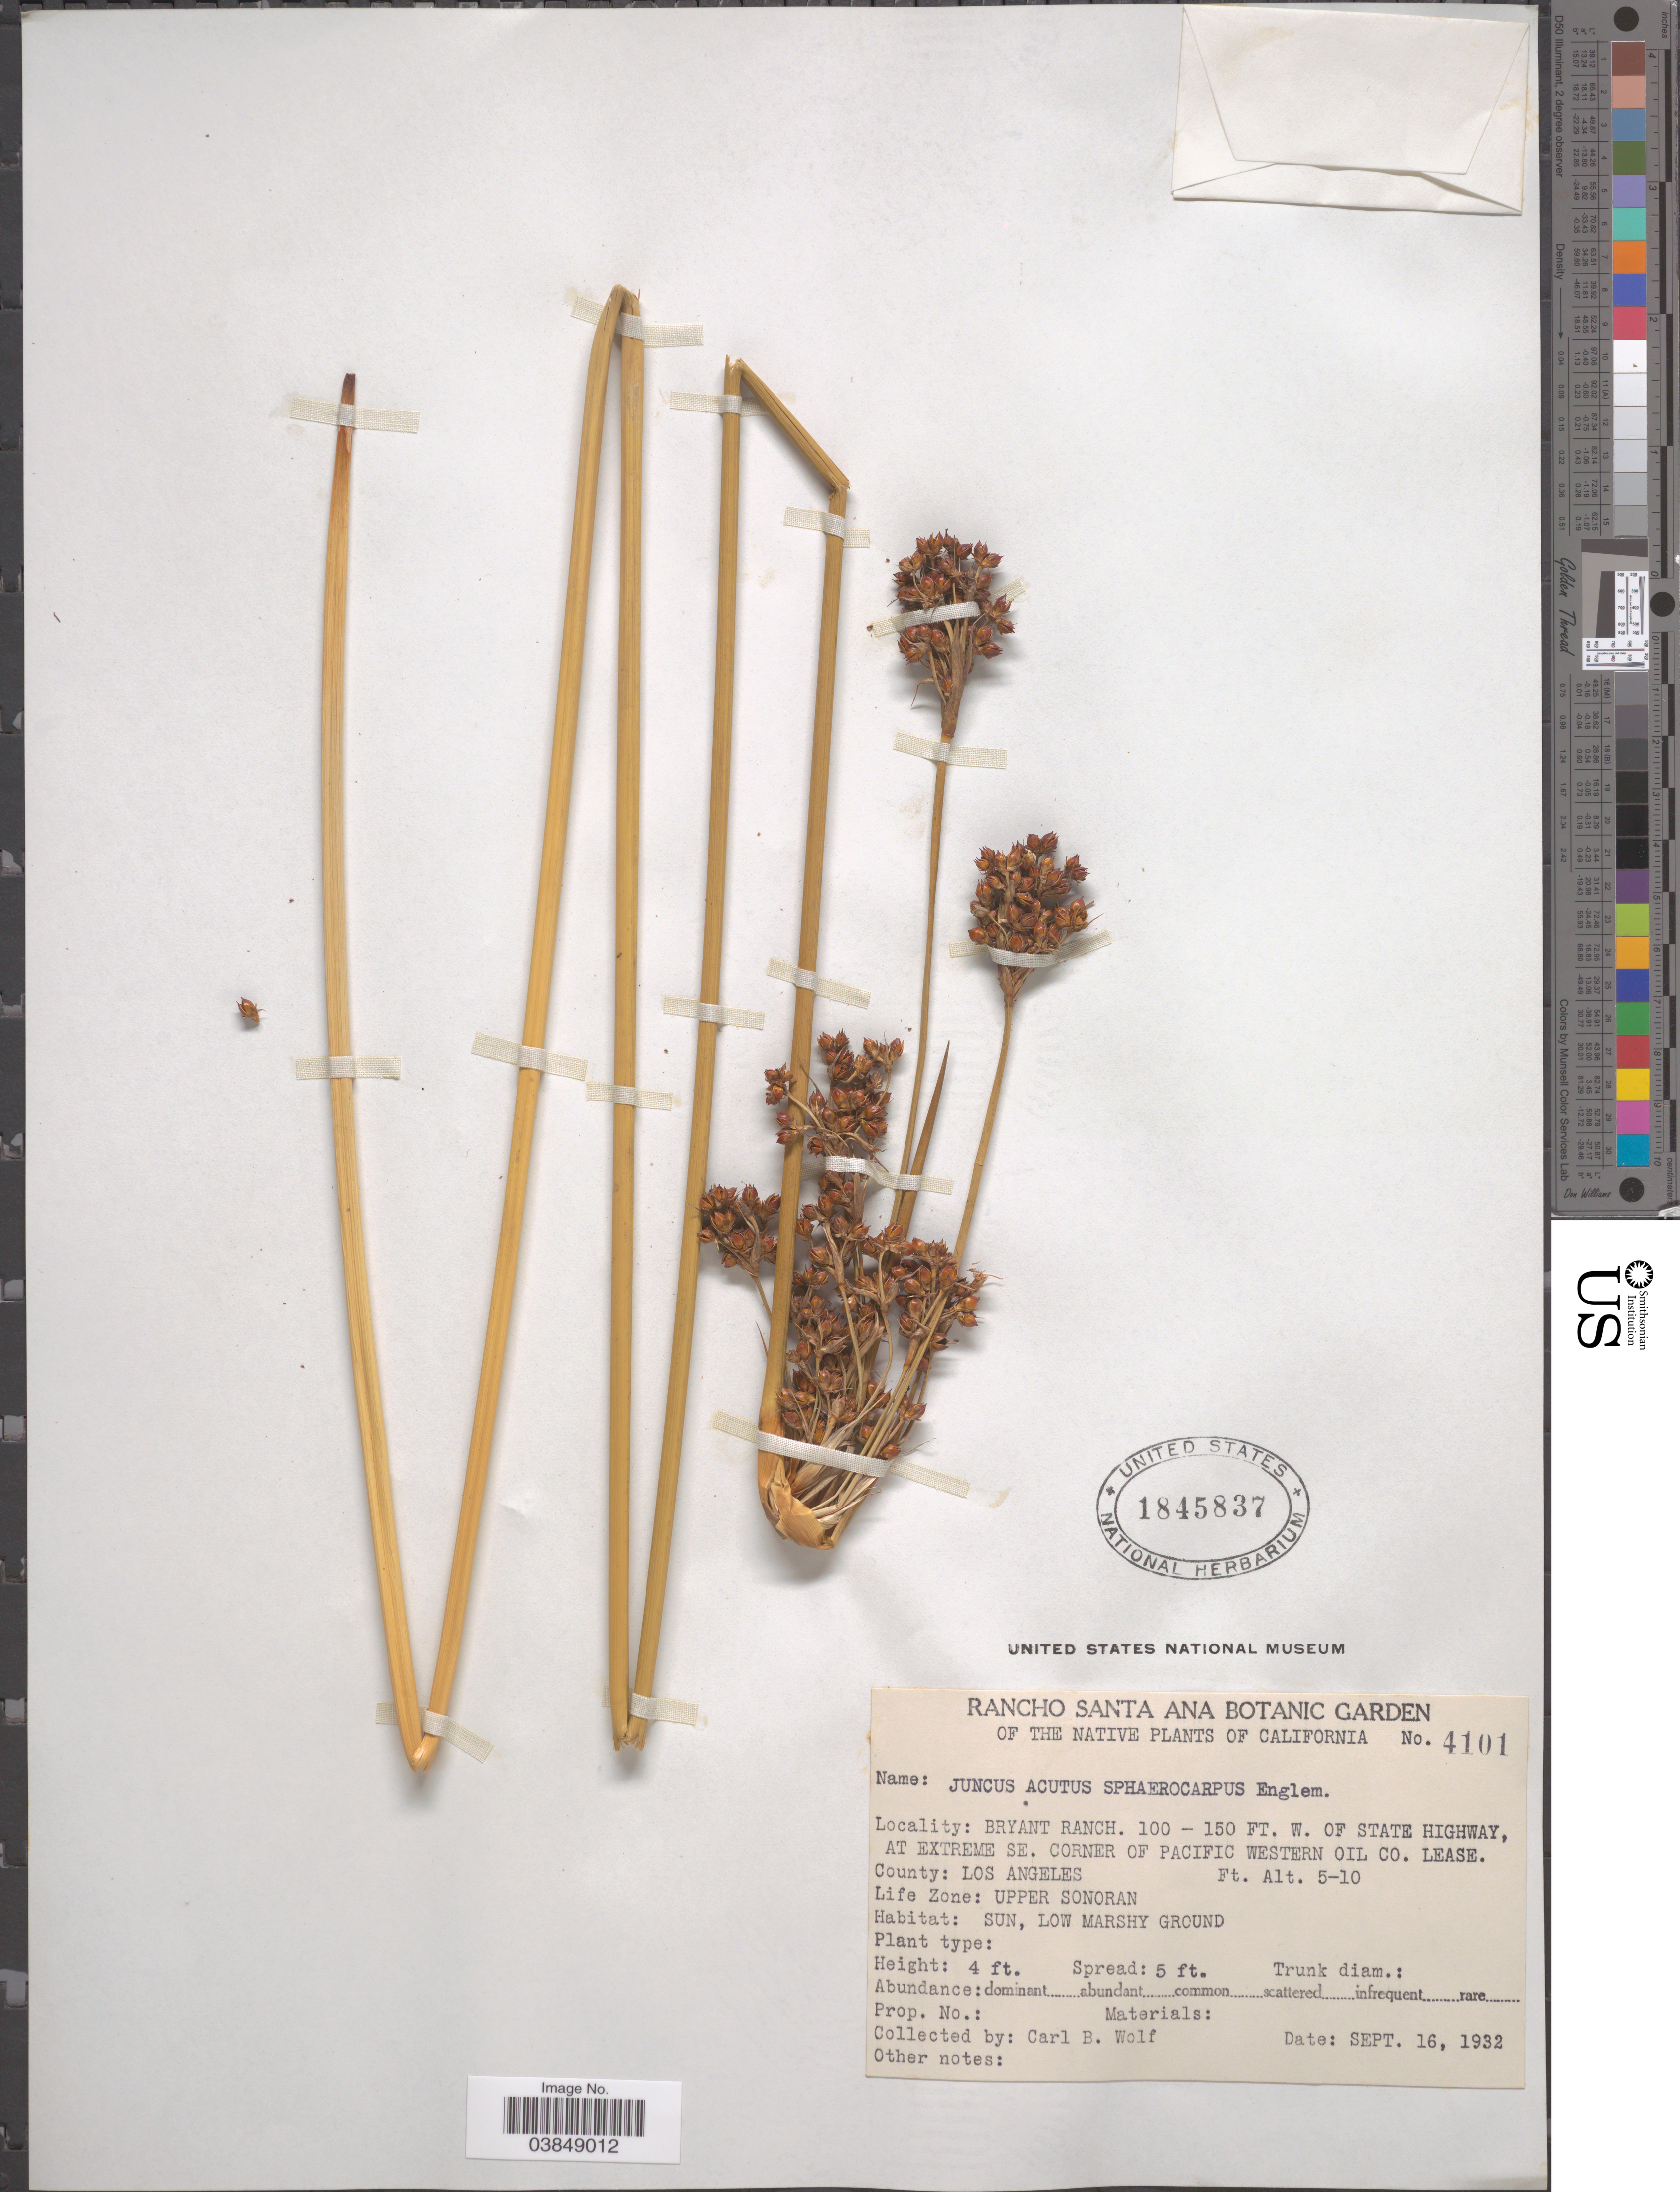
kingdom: Plantae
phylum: Tracheophyta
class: Liliopsida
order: Poales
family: Juncaceae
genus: Juncus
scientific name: Juncus acutus var. sphaerocarpus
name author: Engelm. in L.C. Wheeler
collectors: C. B. Wolf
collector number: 4101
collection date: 1932-09-16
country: United States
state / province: California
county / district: Los Angeles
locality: Bryant Ranch. 100 - 150 ft. W. of State Highway, at extreme SE. corner of Pacific Western Oil Co. Lease. County: Los Angeles. Life Zone: Upper Sonoran.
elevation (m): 2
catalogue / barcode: US 1845837